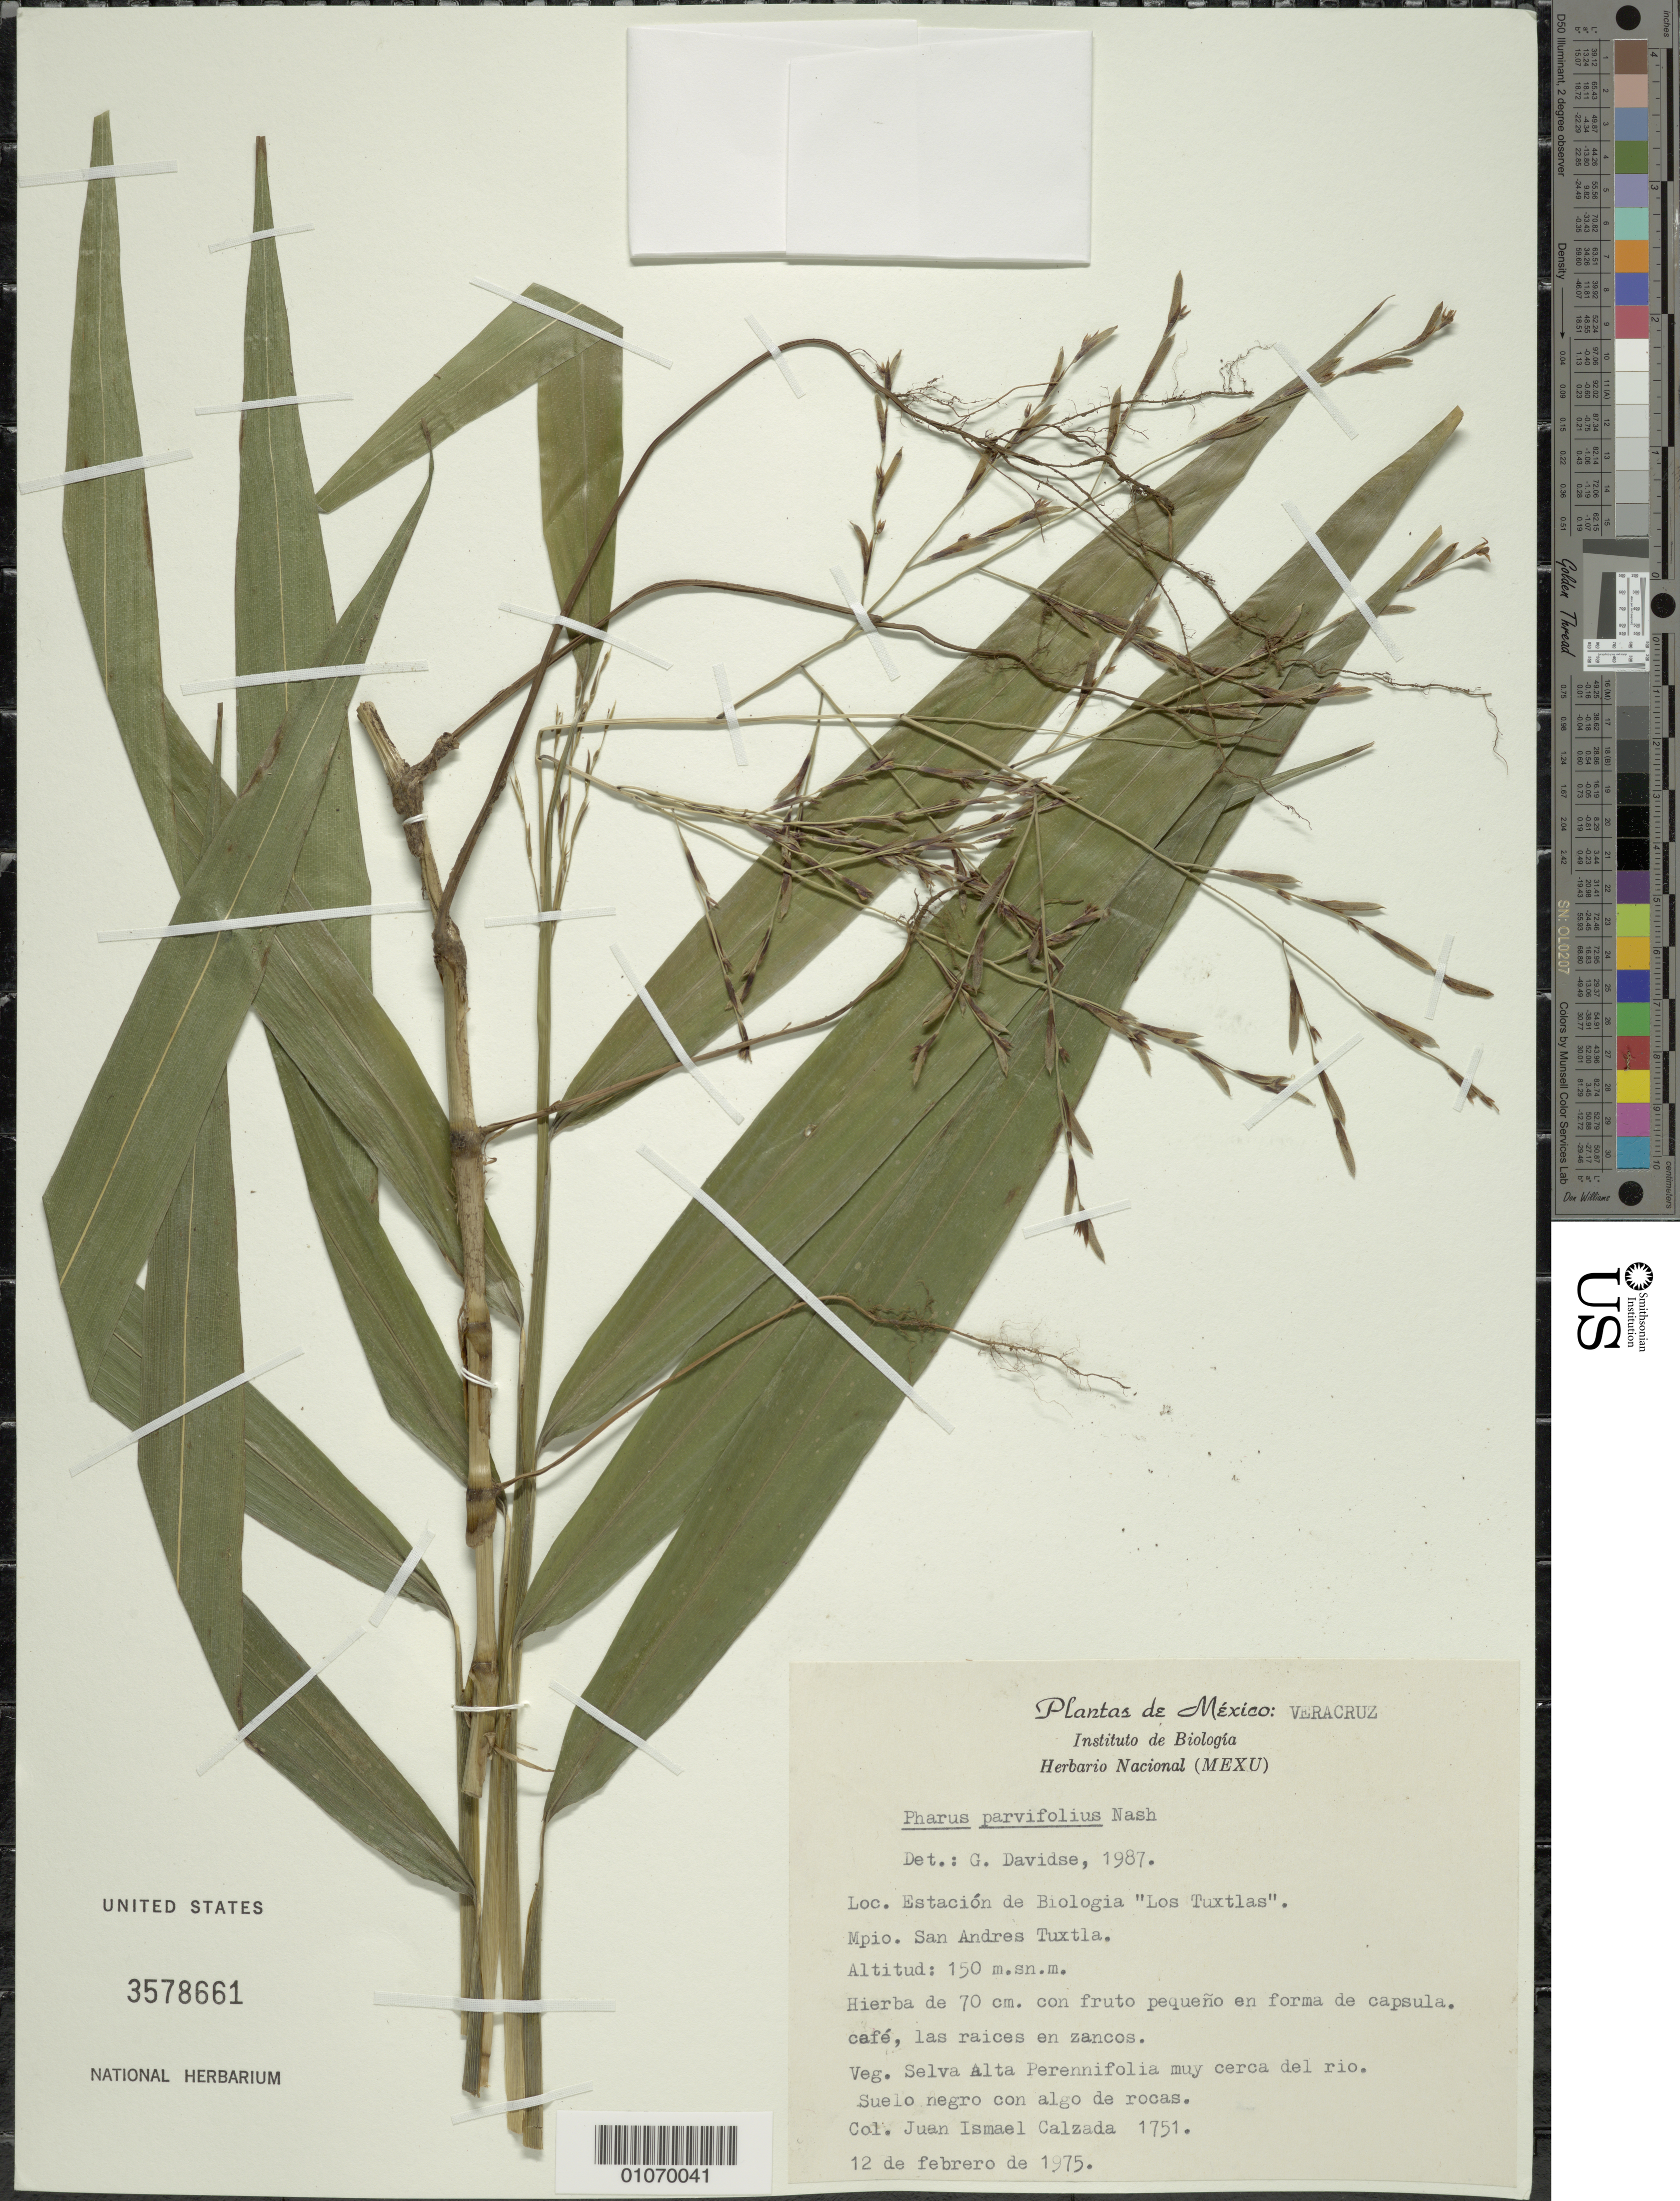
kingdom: Plantae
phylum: Tracheophyta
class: Liliopsida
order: Poales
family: Poaceae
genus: Pharus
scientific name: Pharus parvifolius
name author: Nash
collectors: J. I. Calzada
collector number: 1751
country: Mexico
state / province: Veracruz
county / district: San Andrés Tuxtla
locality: Estacion de Biologia, Los Tuxtlas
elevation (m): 150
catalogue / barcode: US 3578661